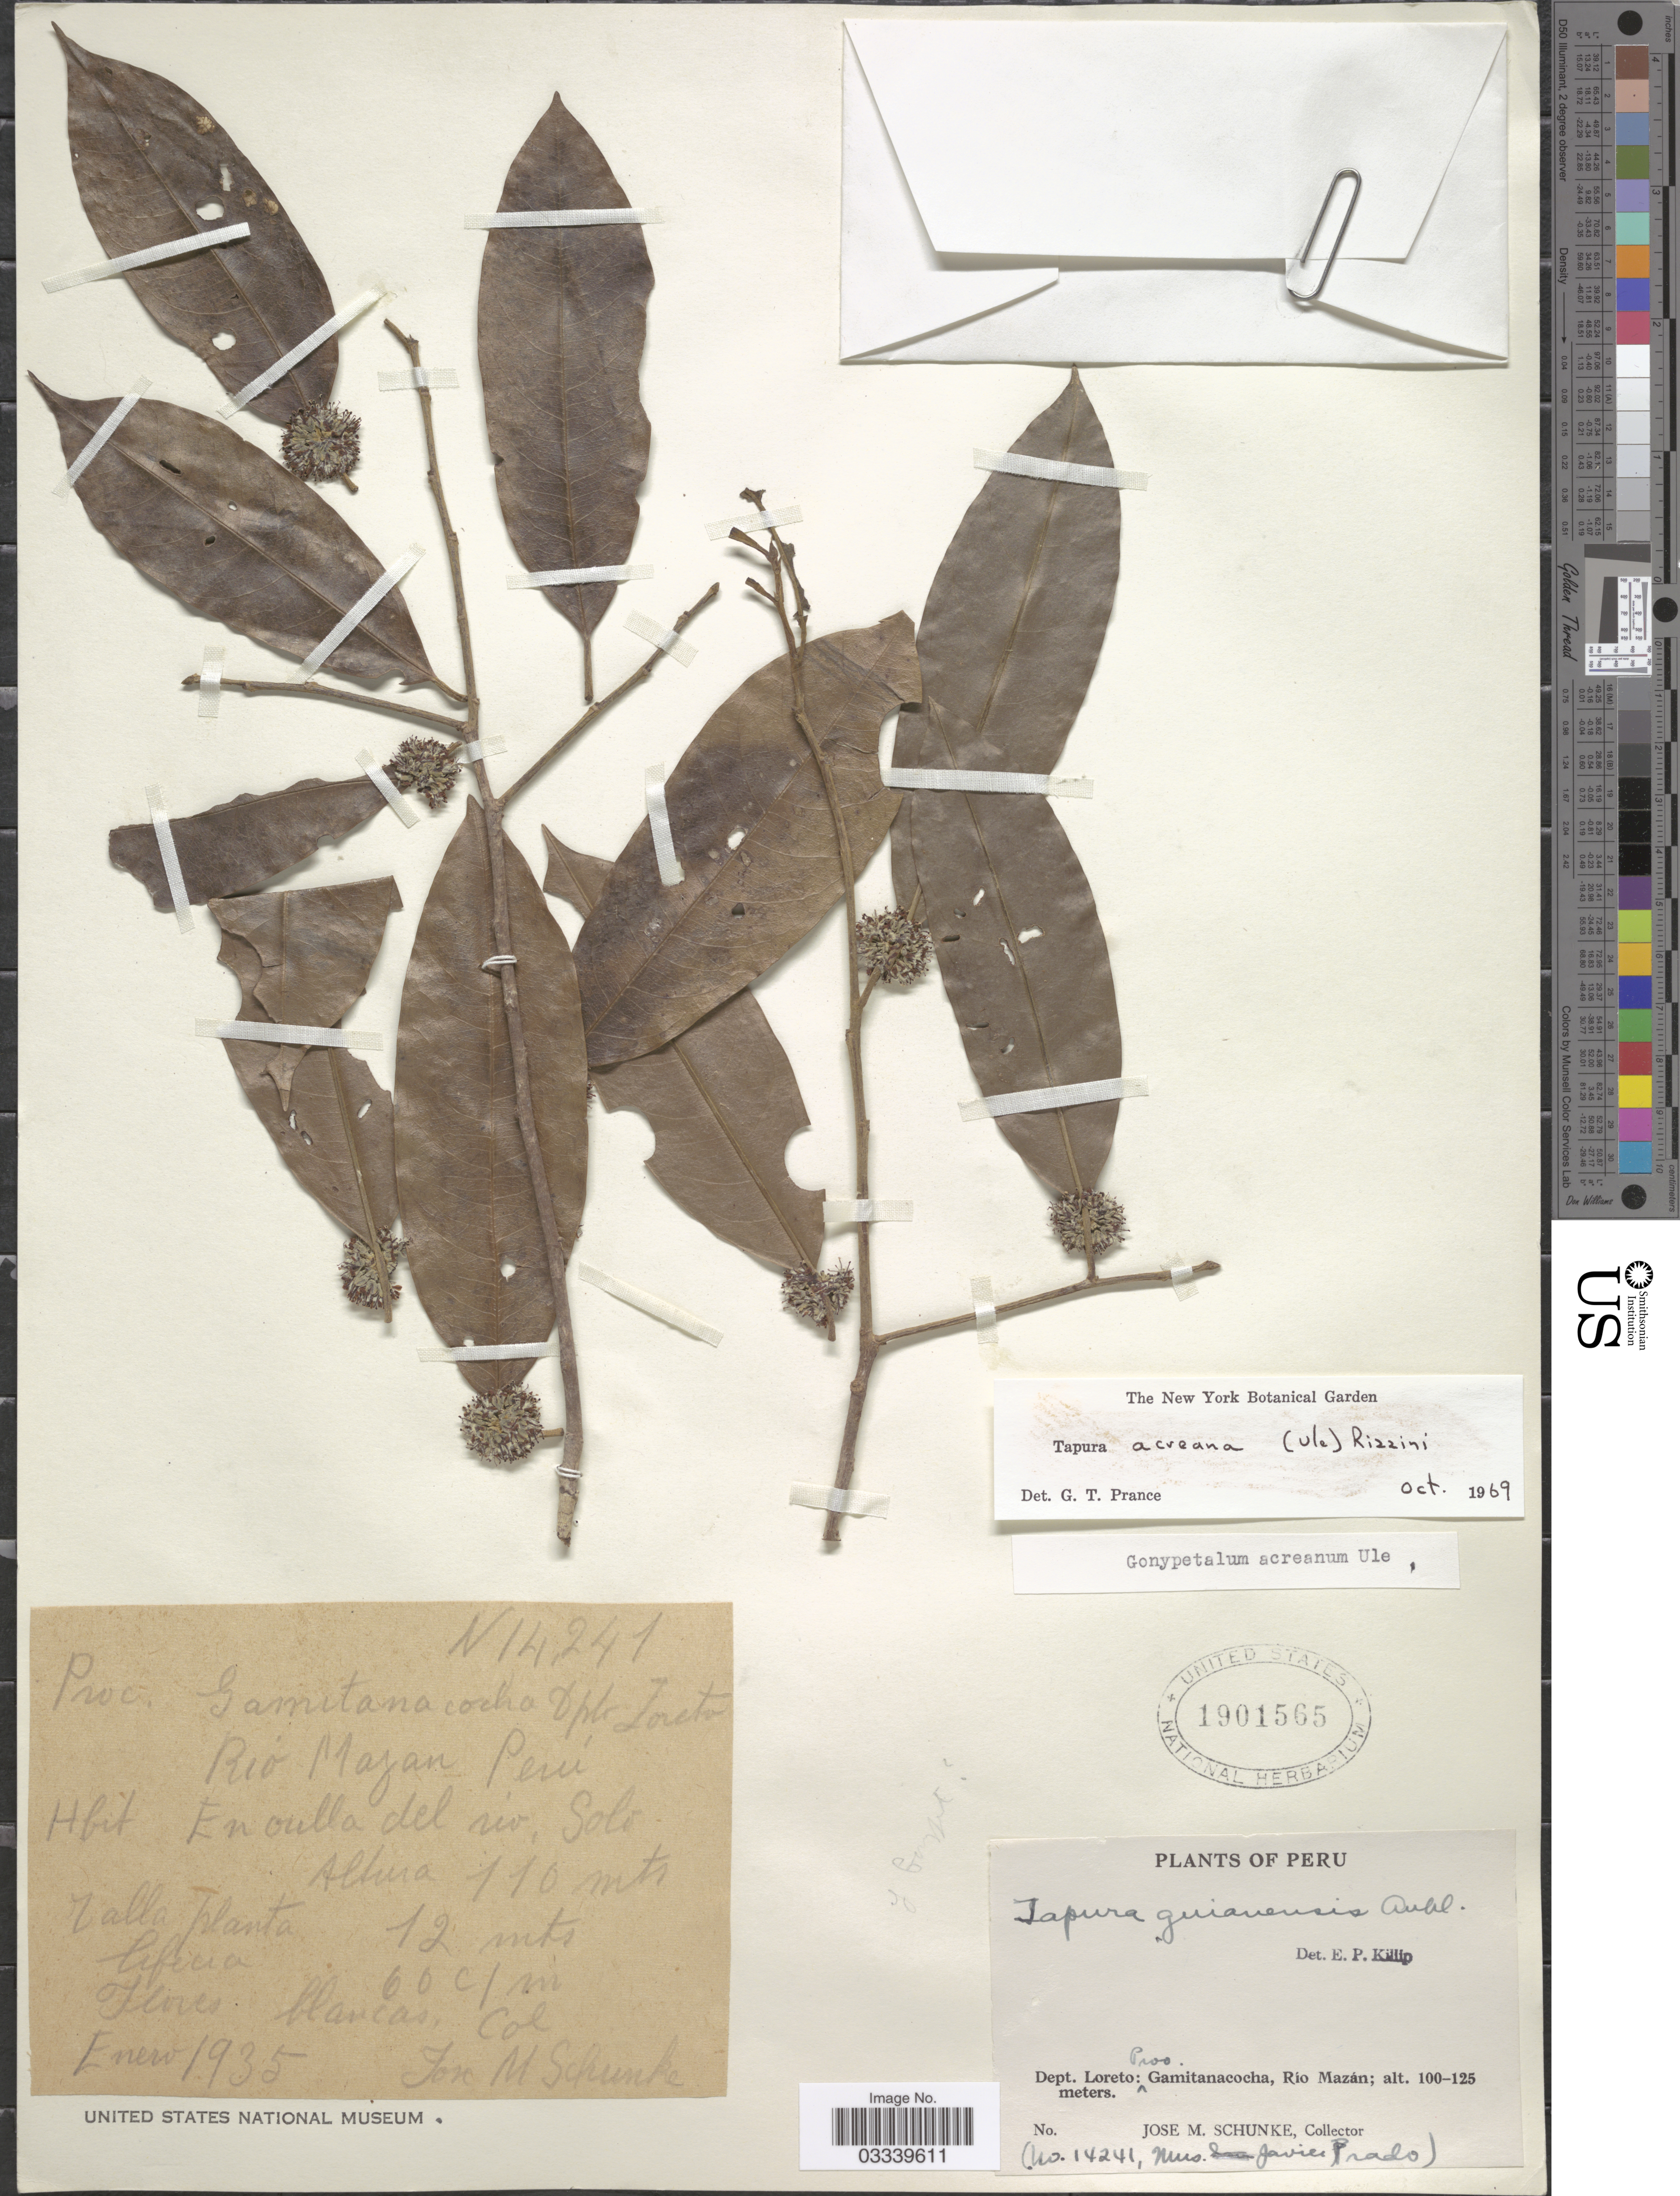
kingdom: Plantae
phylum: Tracheophyta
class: Magnoliopsida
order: Malpighiales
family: Dichapetalaceae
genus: Tapura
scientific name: Tapura acreana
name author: (Ule) Rizzini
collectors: J. M. Schunke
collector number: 14241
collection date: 1935-01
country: Peru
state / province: Loreto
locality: Dept. Loreto: Prov. Gamitanacocha, Río Mazán.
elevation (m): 110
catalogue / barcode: US 1901565